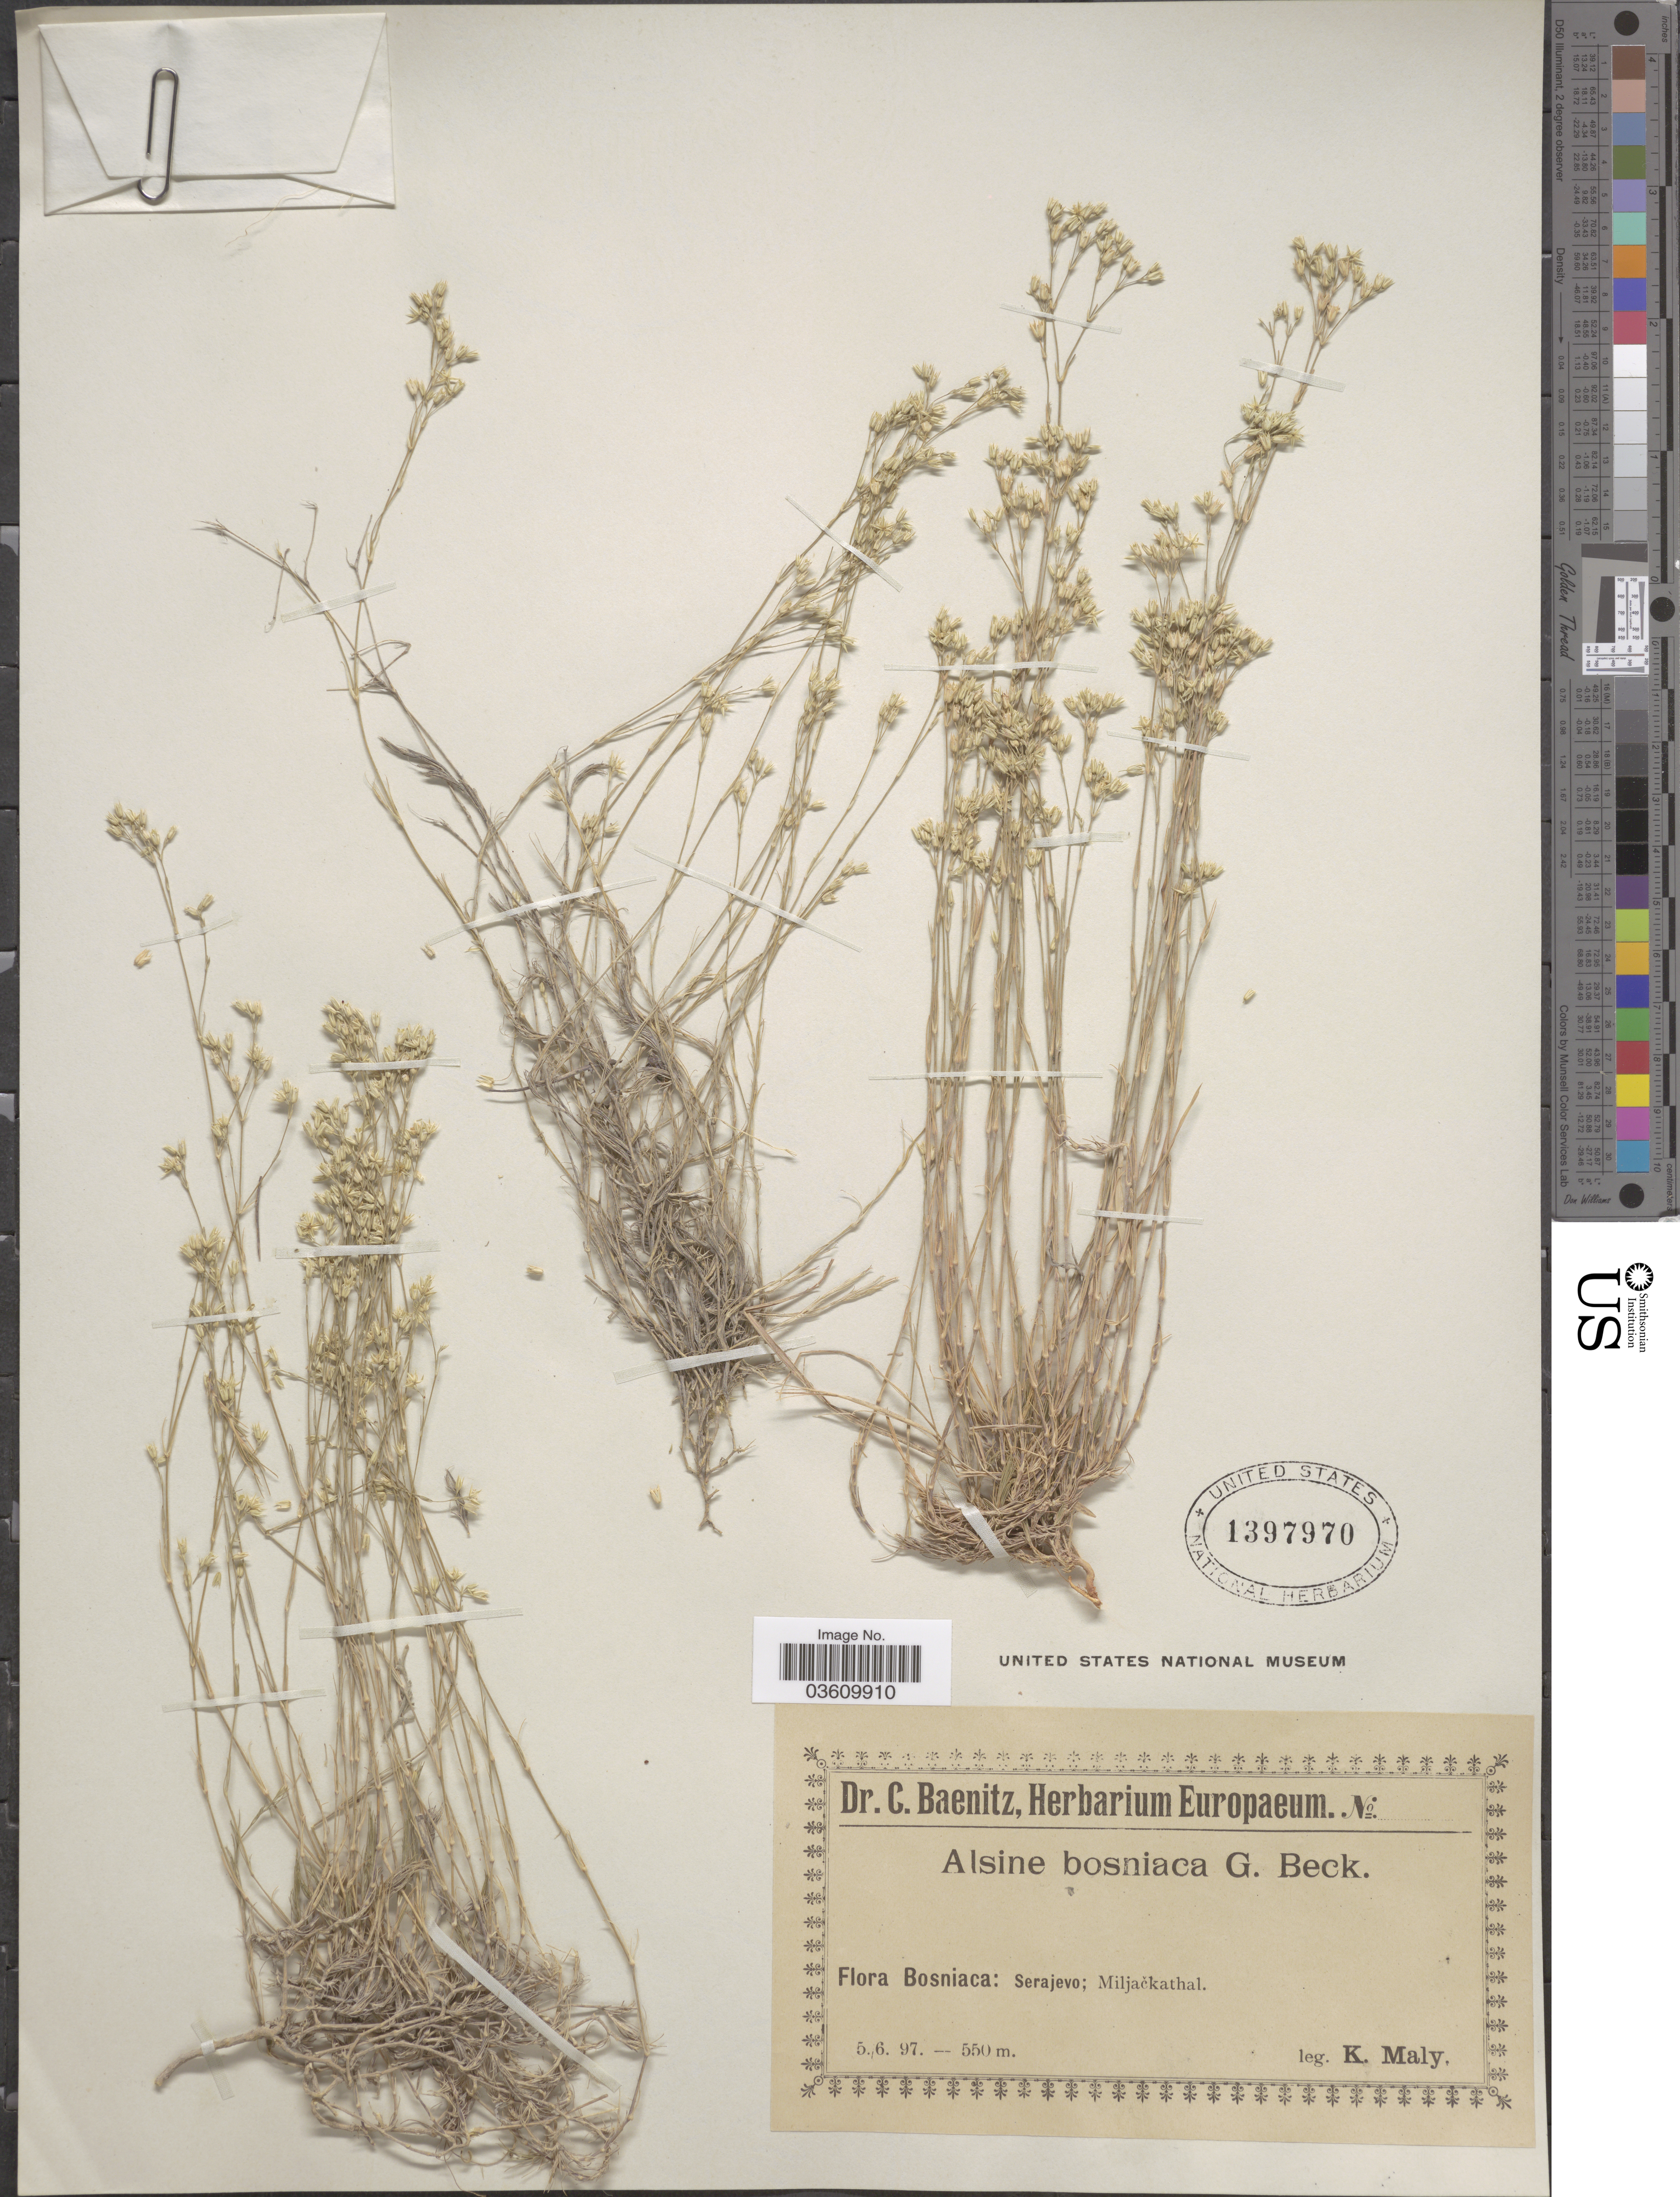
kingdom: Plantae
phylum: Tracheophyta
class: Magnoliopsida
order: Caryophyllales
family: Caryophyllaceae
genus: Minuartia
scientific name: Minuartia bosniaca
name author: (Beck) K. Malý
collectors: K. Malý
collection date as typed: Transcribed d/m/y: 5/6/97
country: Bosnia and Herzegovina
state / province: Federation of B&H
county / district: Sarajevo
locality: Bosniaca: Seravejo; Miljackathal.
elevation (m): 550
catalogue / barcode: US 1397970